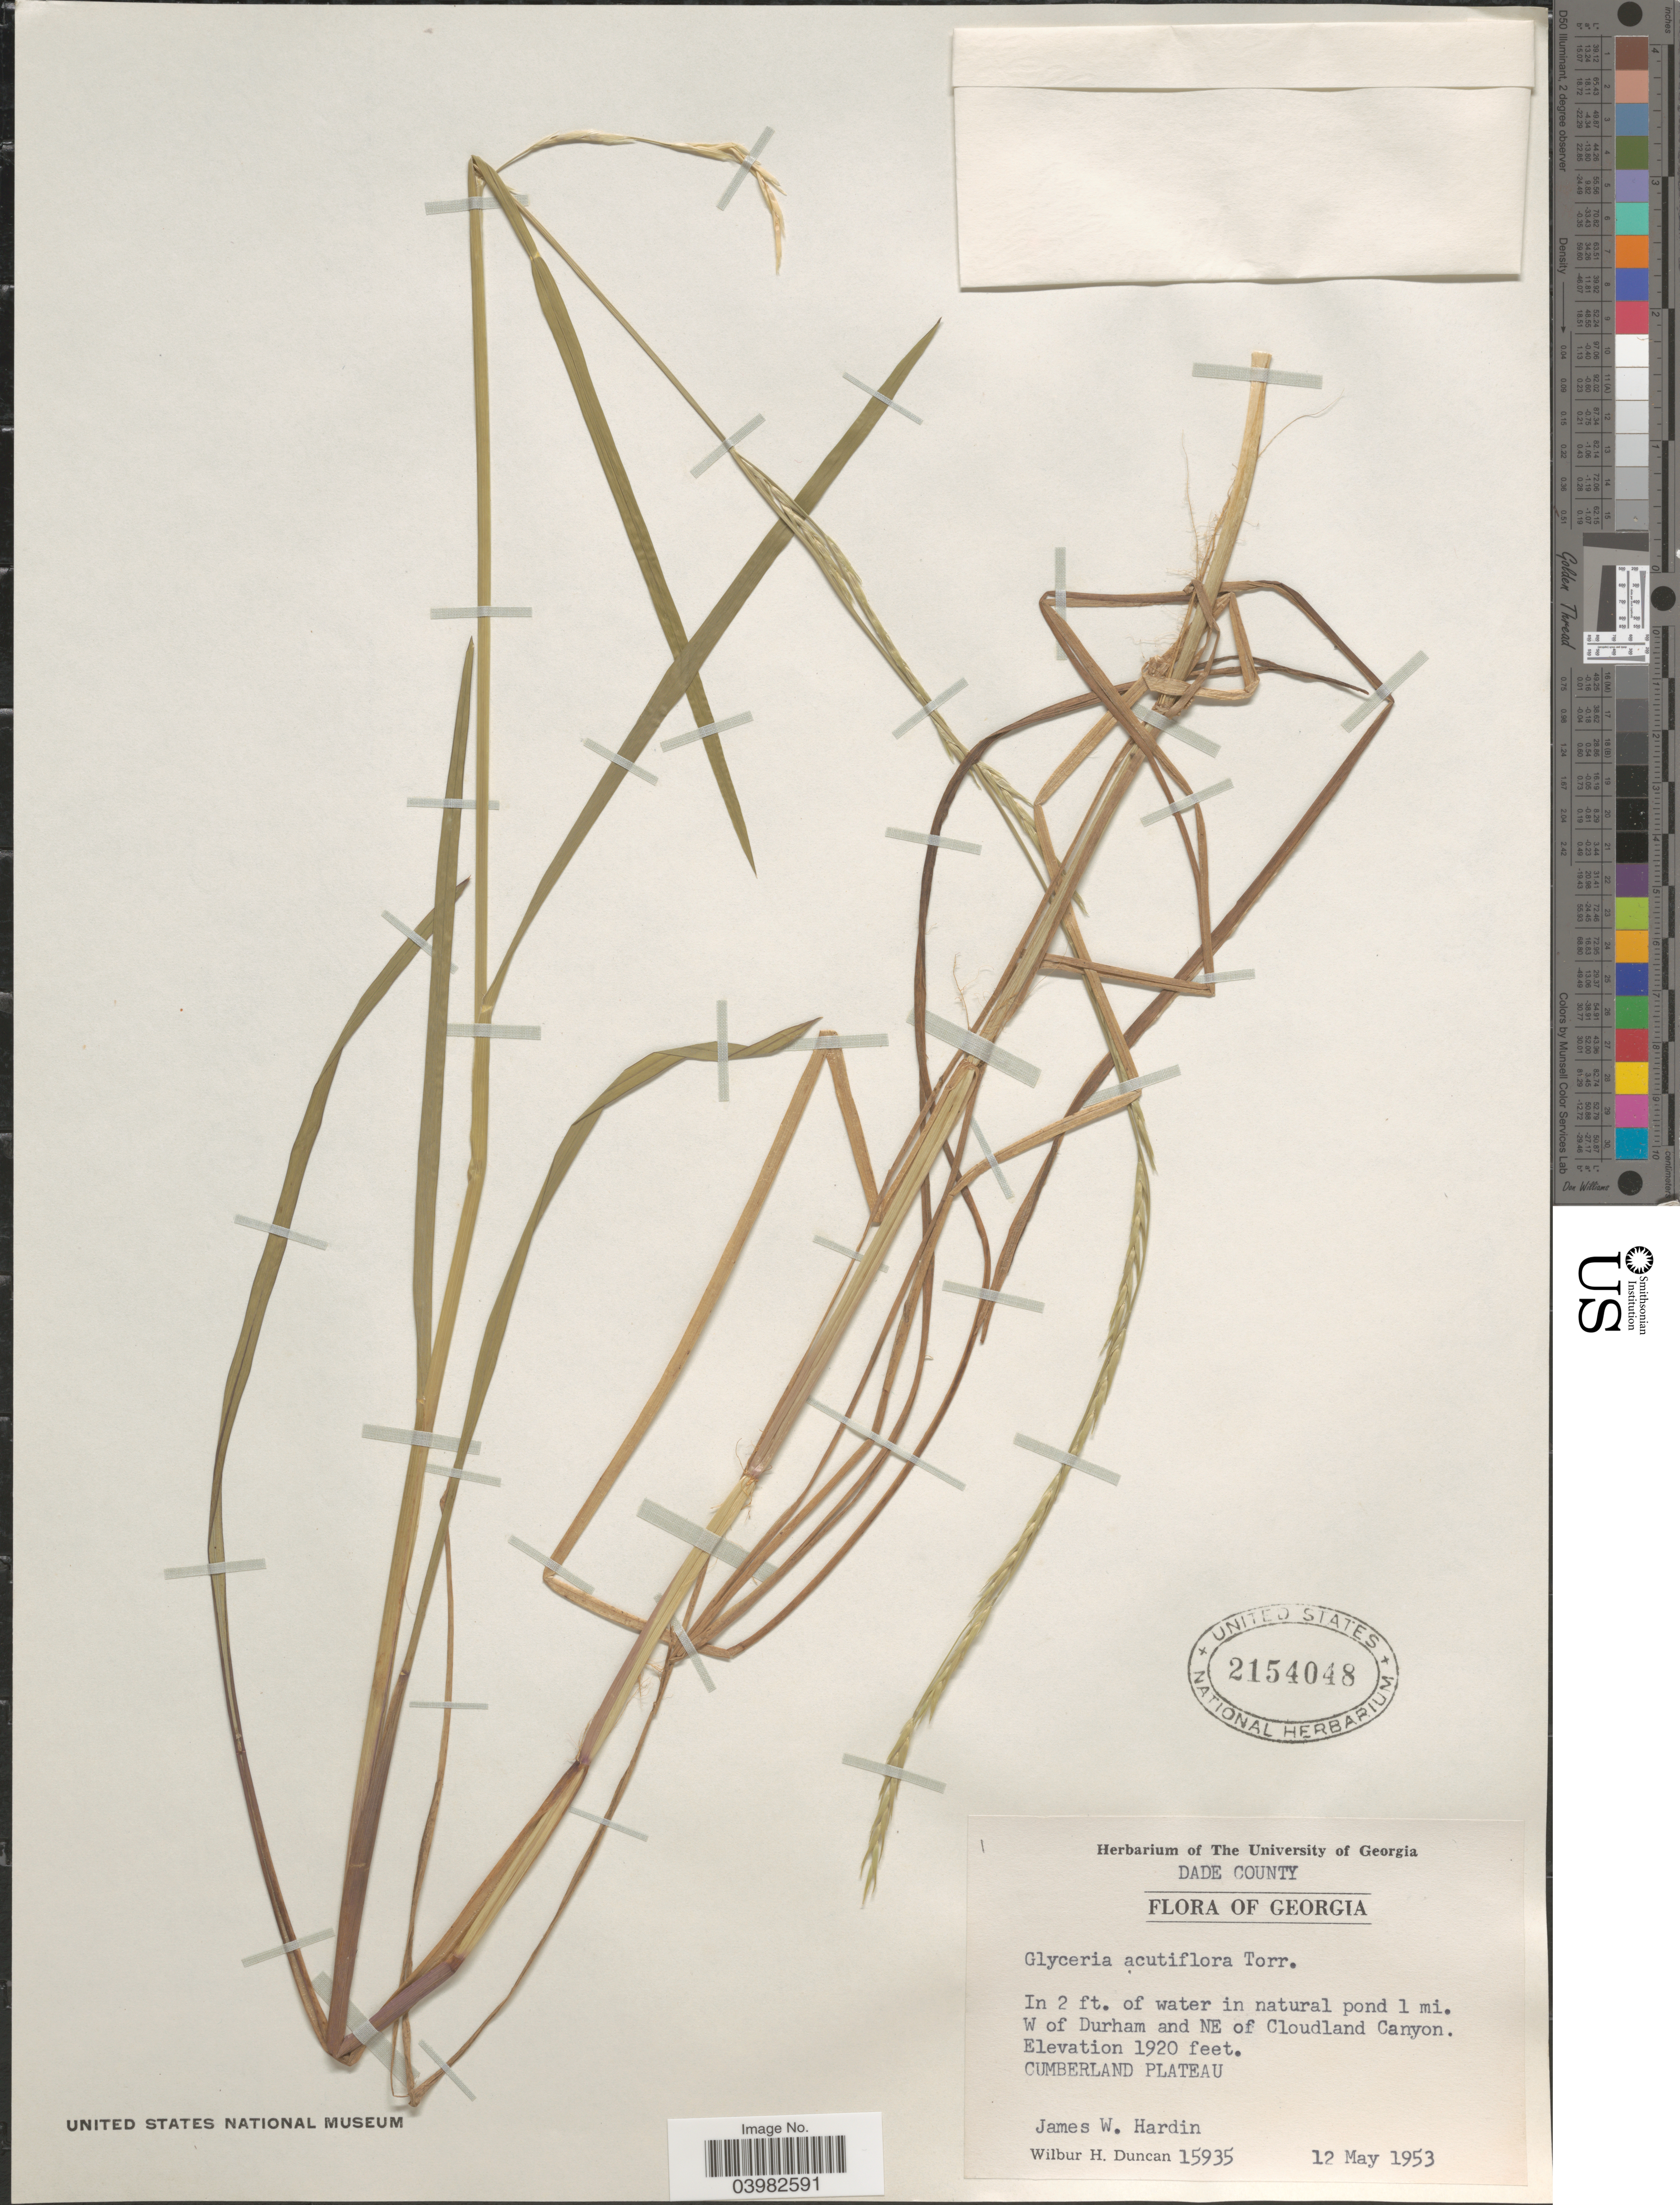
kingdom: Plantae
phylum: Tracheophyta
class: Liliopsida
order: Poales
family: Poaceae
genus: Glyceria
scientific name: Glyceria acutiflora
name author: Torr.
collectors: W. H. Duncan & J. W. Hardin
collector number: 15935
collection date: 1953-05-12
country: United States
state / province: Georgia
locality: Dade County. In 2 ft. of water in natural pond 1 mi. W of Durham and NE of Cloudland Canyon. Cumberland Plateau.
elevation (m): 585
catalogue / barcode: US 2154048